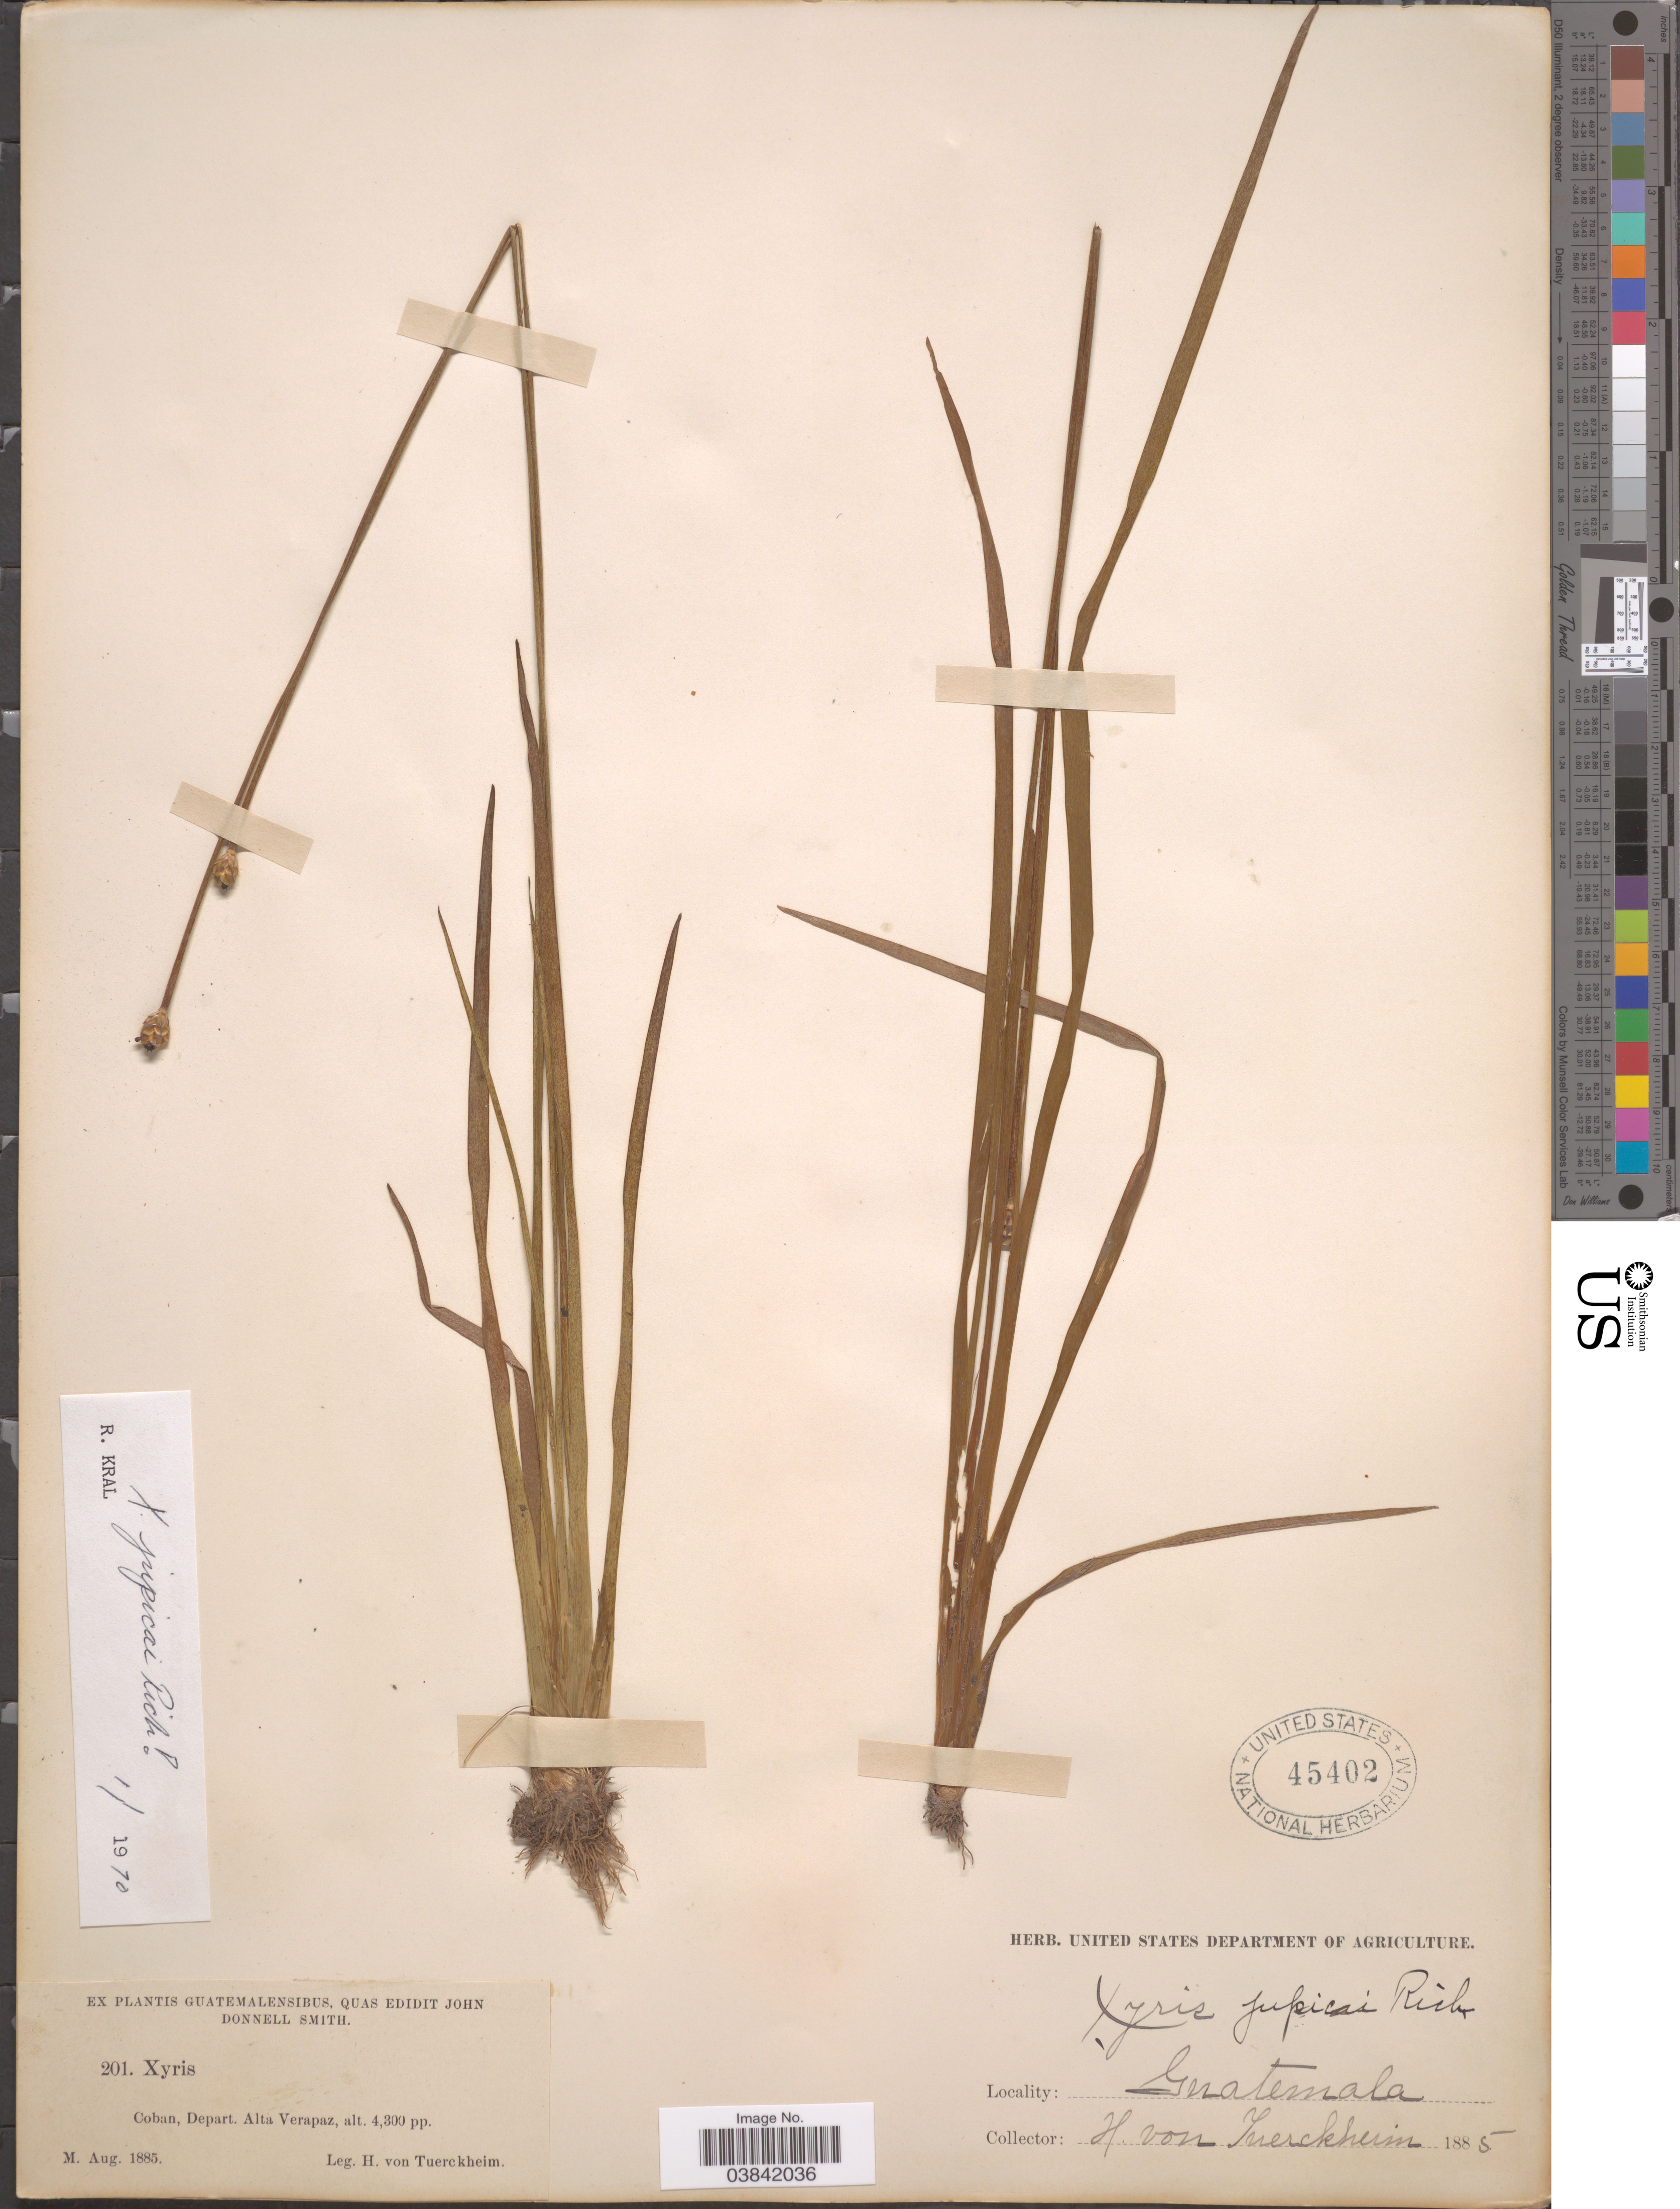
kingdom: Plantae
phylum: Tracheophyta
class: Liliopsida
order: Poales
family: Xyridaceae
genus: Xyris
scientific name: Xyris jupicai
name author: Rich.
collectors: H. von Türckheim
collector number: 201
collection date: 1885-08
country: Guatemala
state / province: Alta Verapaz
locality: Coban, Depart. Alta Verapaz.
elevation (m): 1311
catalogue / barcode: US 45402